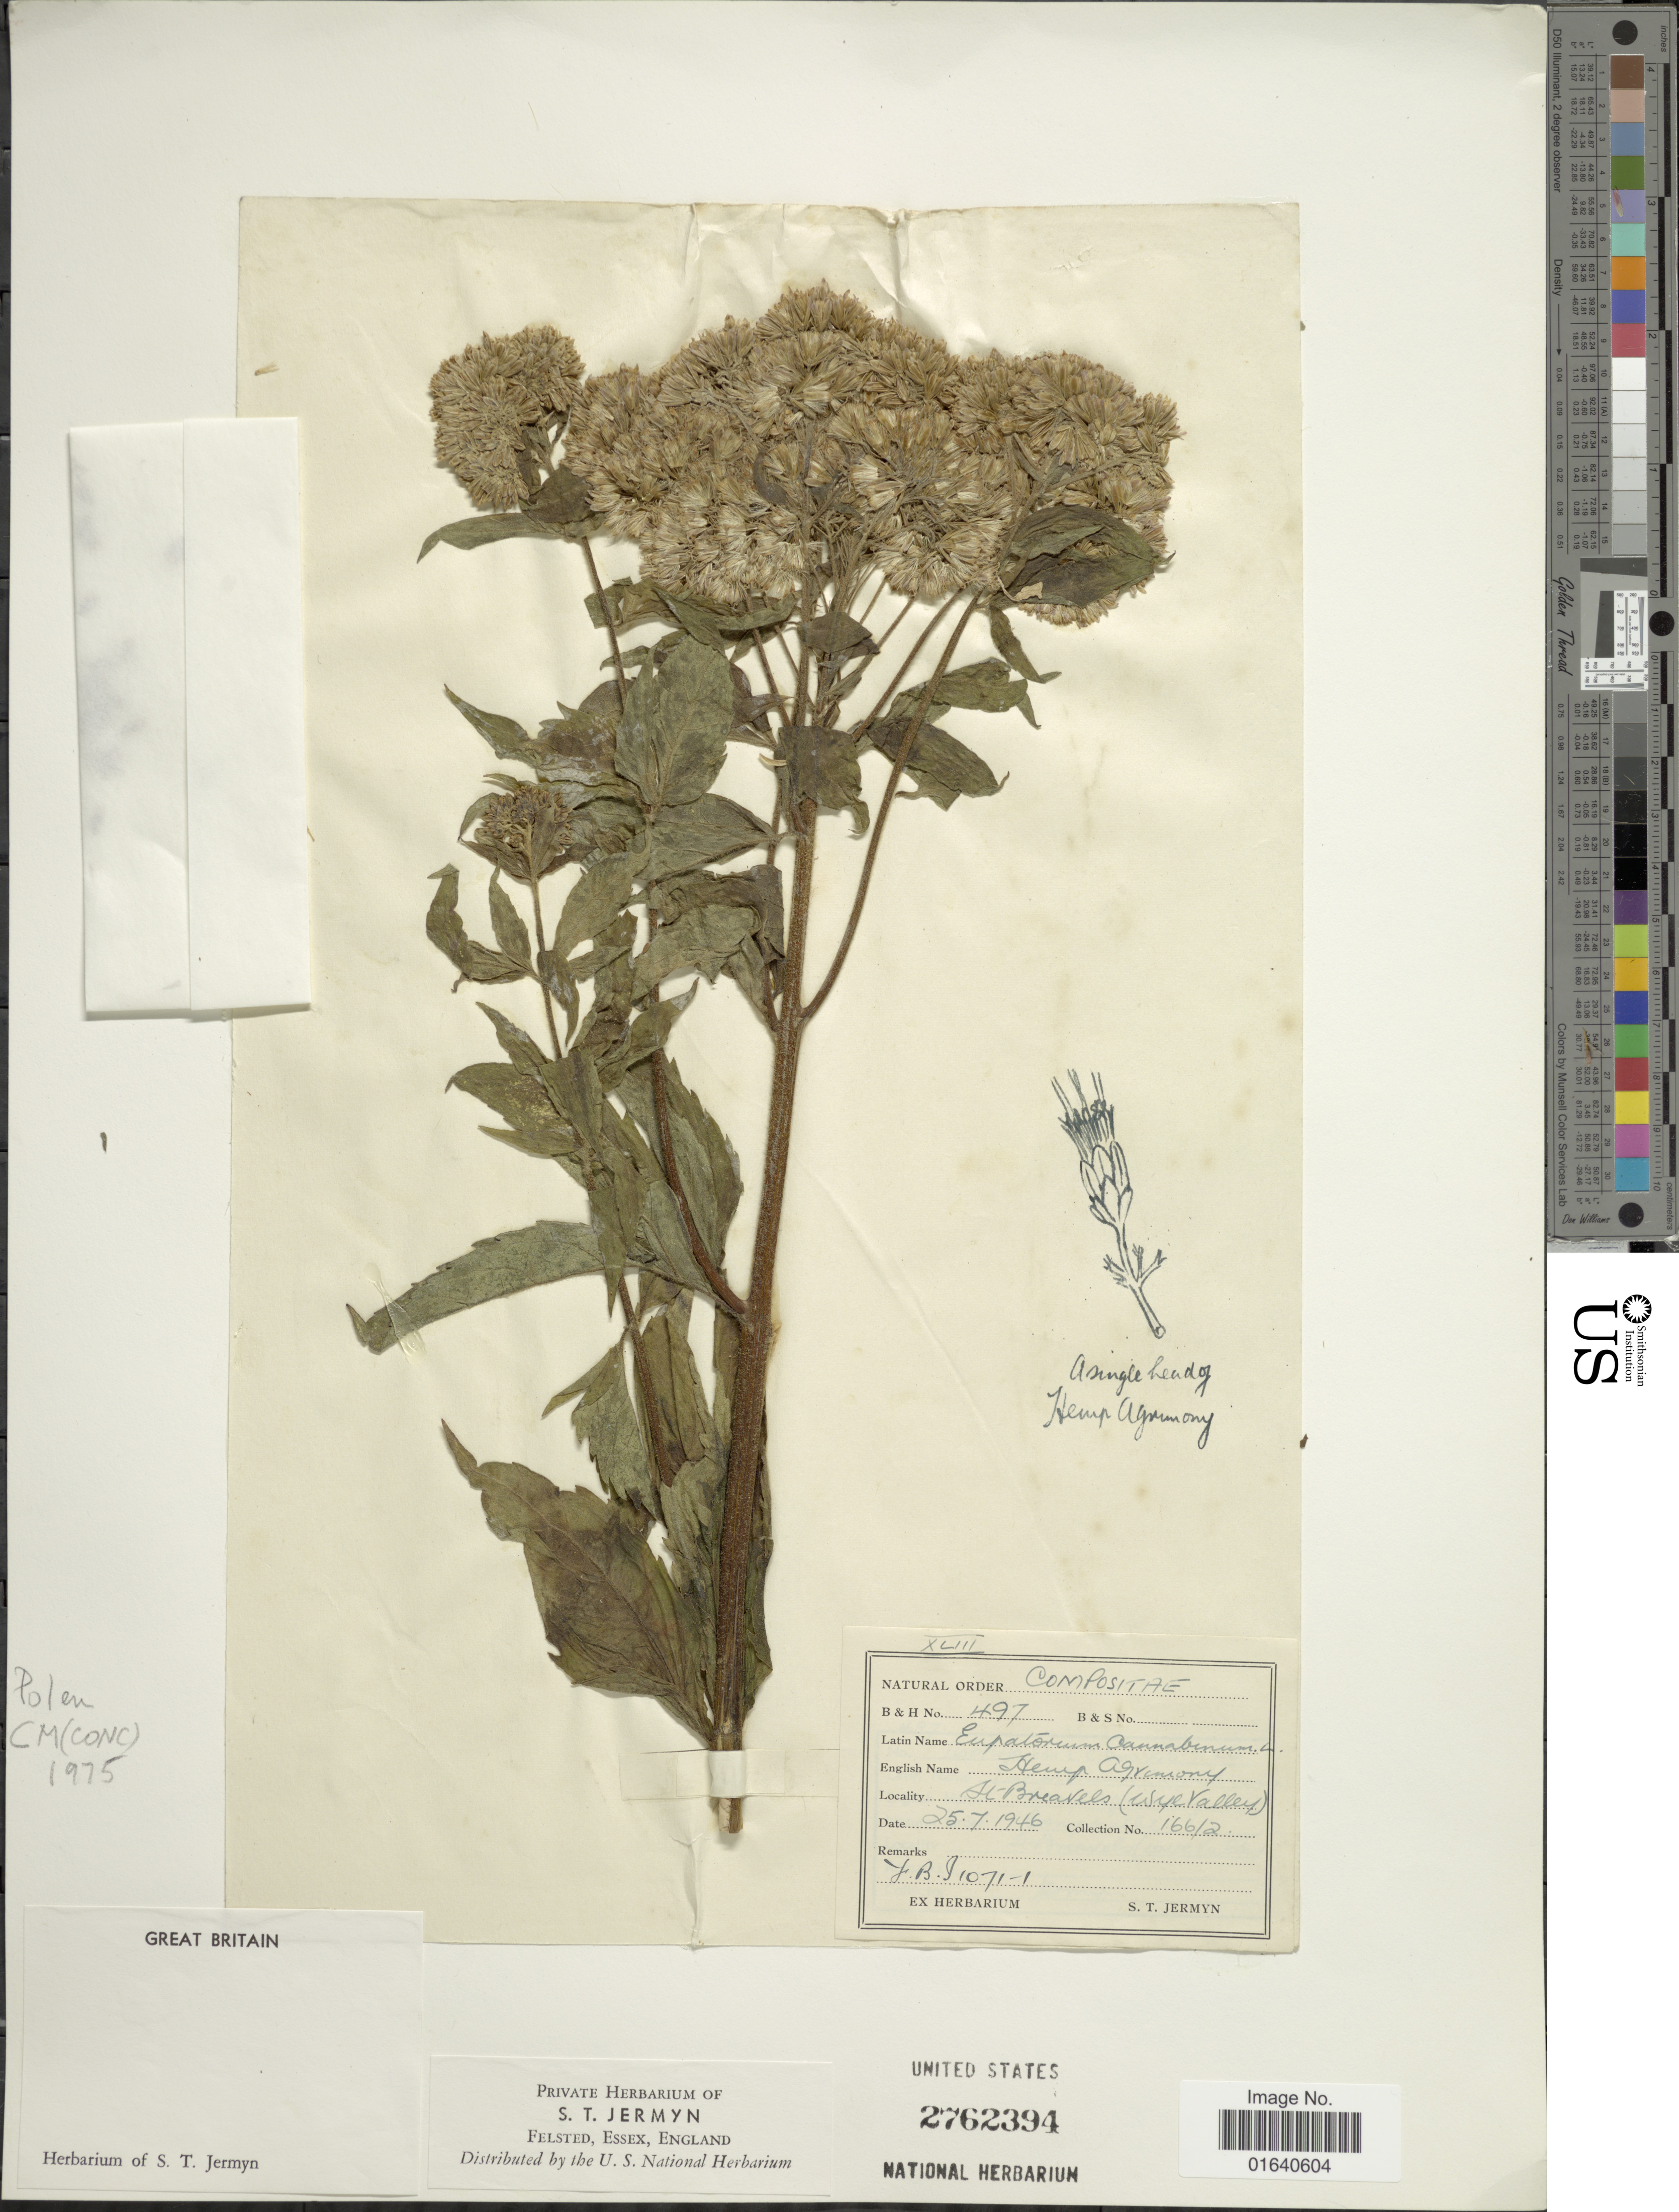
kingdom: Plantae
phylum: Tracheophyta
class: Magnoliopsida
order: Asterales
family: Asteraceae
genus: Eupatorium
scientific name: Eupatorium cannabinum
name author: L.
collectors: S. Jermyn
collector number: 166/2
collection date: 1946-07-25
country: United Kingdom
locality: Great Britain, St Breavels (Wye Valley)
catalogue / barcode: US 2762394